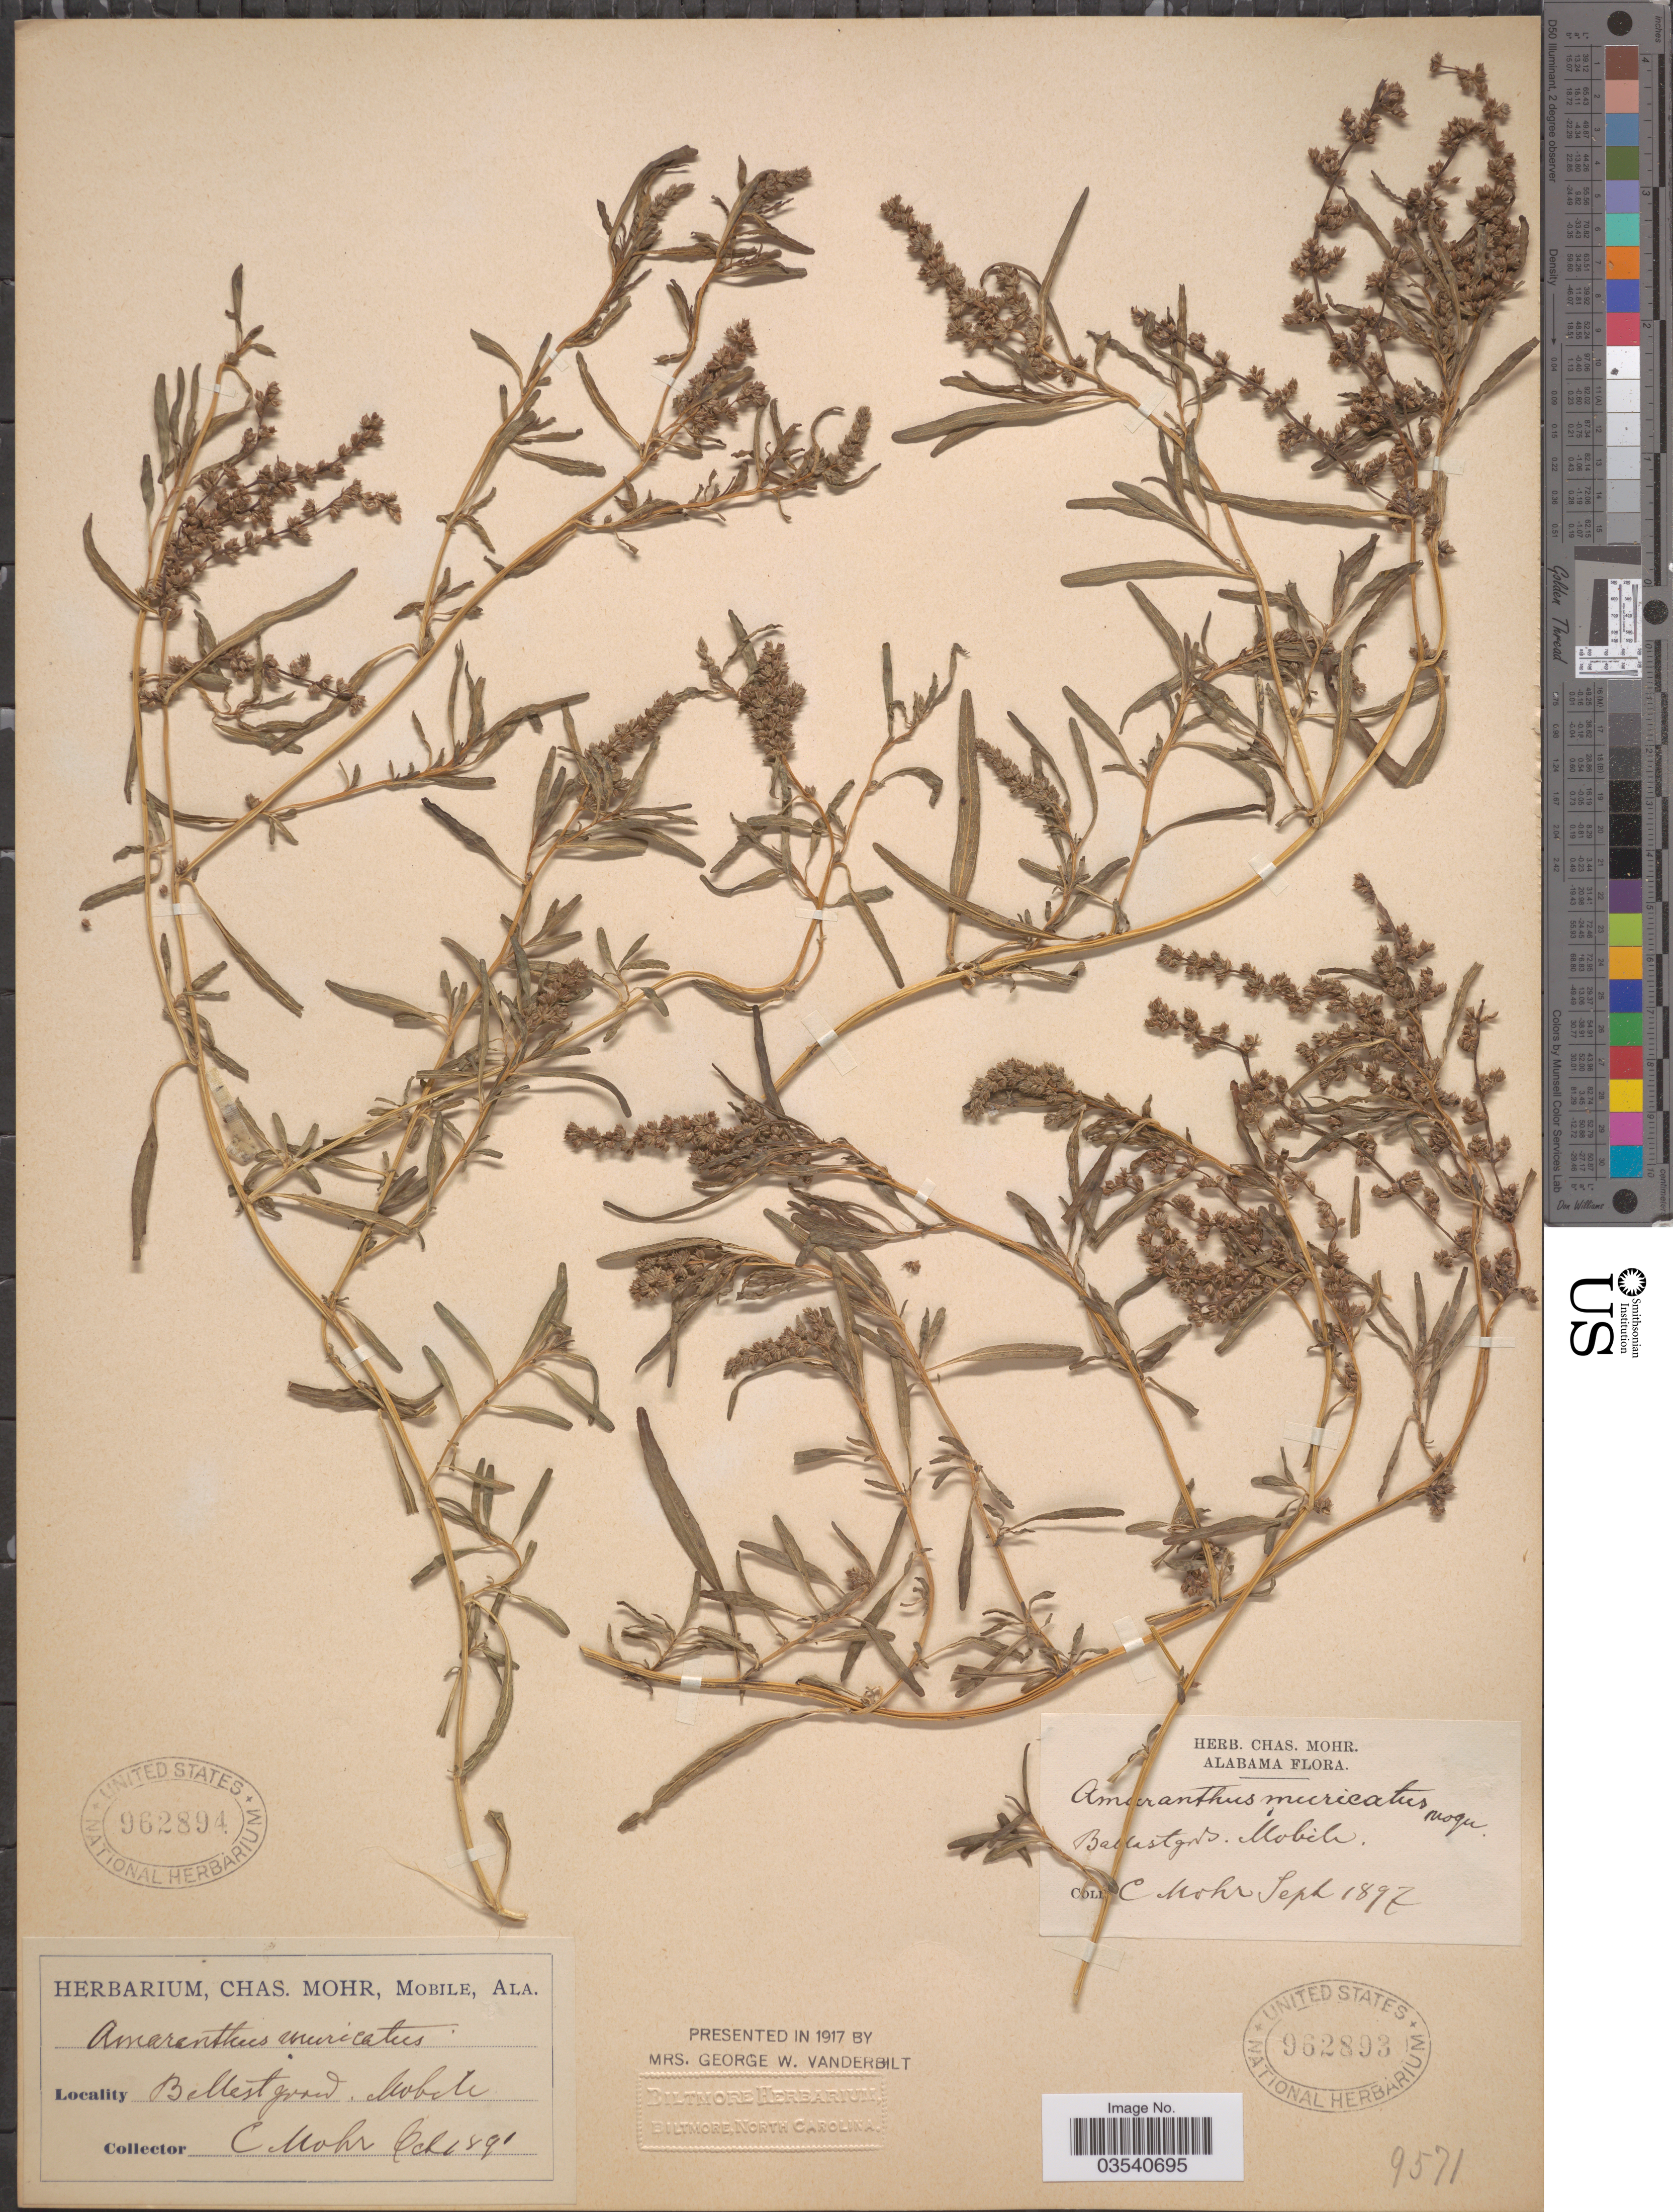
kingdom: Plantae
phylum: Tracheophyta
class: Magnoliopsida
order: Caryophyllales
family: Amaranthaceae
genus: Amaranthus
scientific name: Amaranthus muricatus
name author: (Moq.) Hieron.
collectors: Mohr, C. T. (herbarium)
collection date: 1891-10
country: United States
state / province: Alabama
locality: Mobile.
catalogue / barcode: US 962894-2